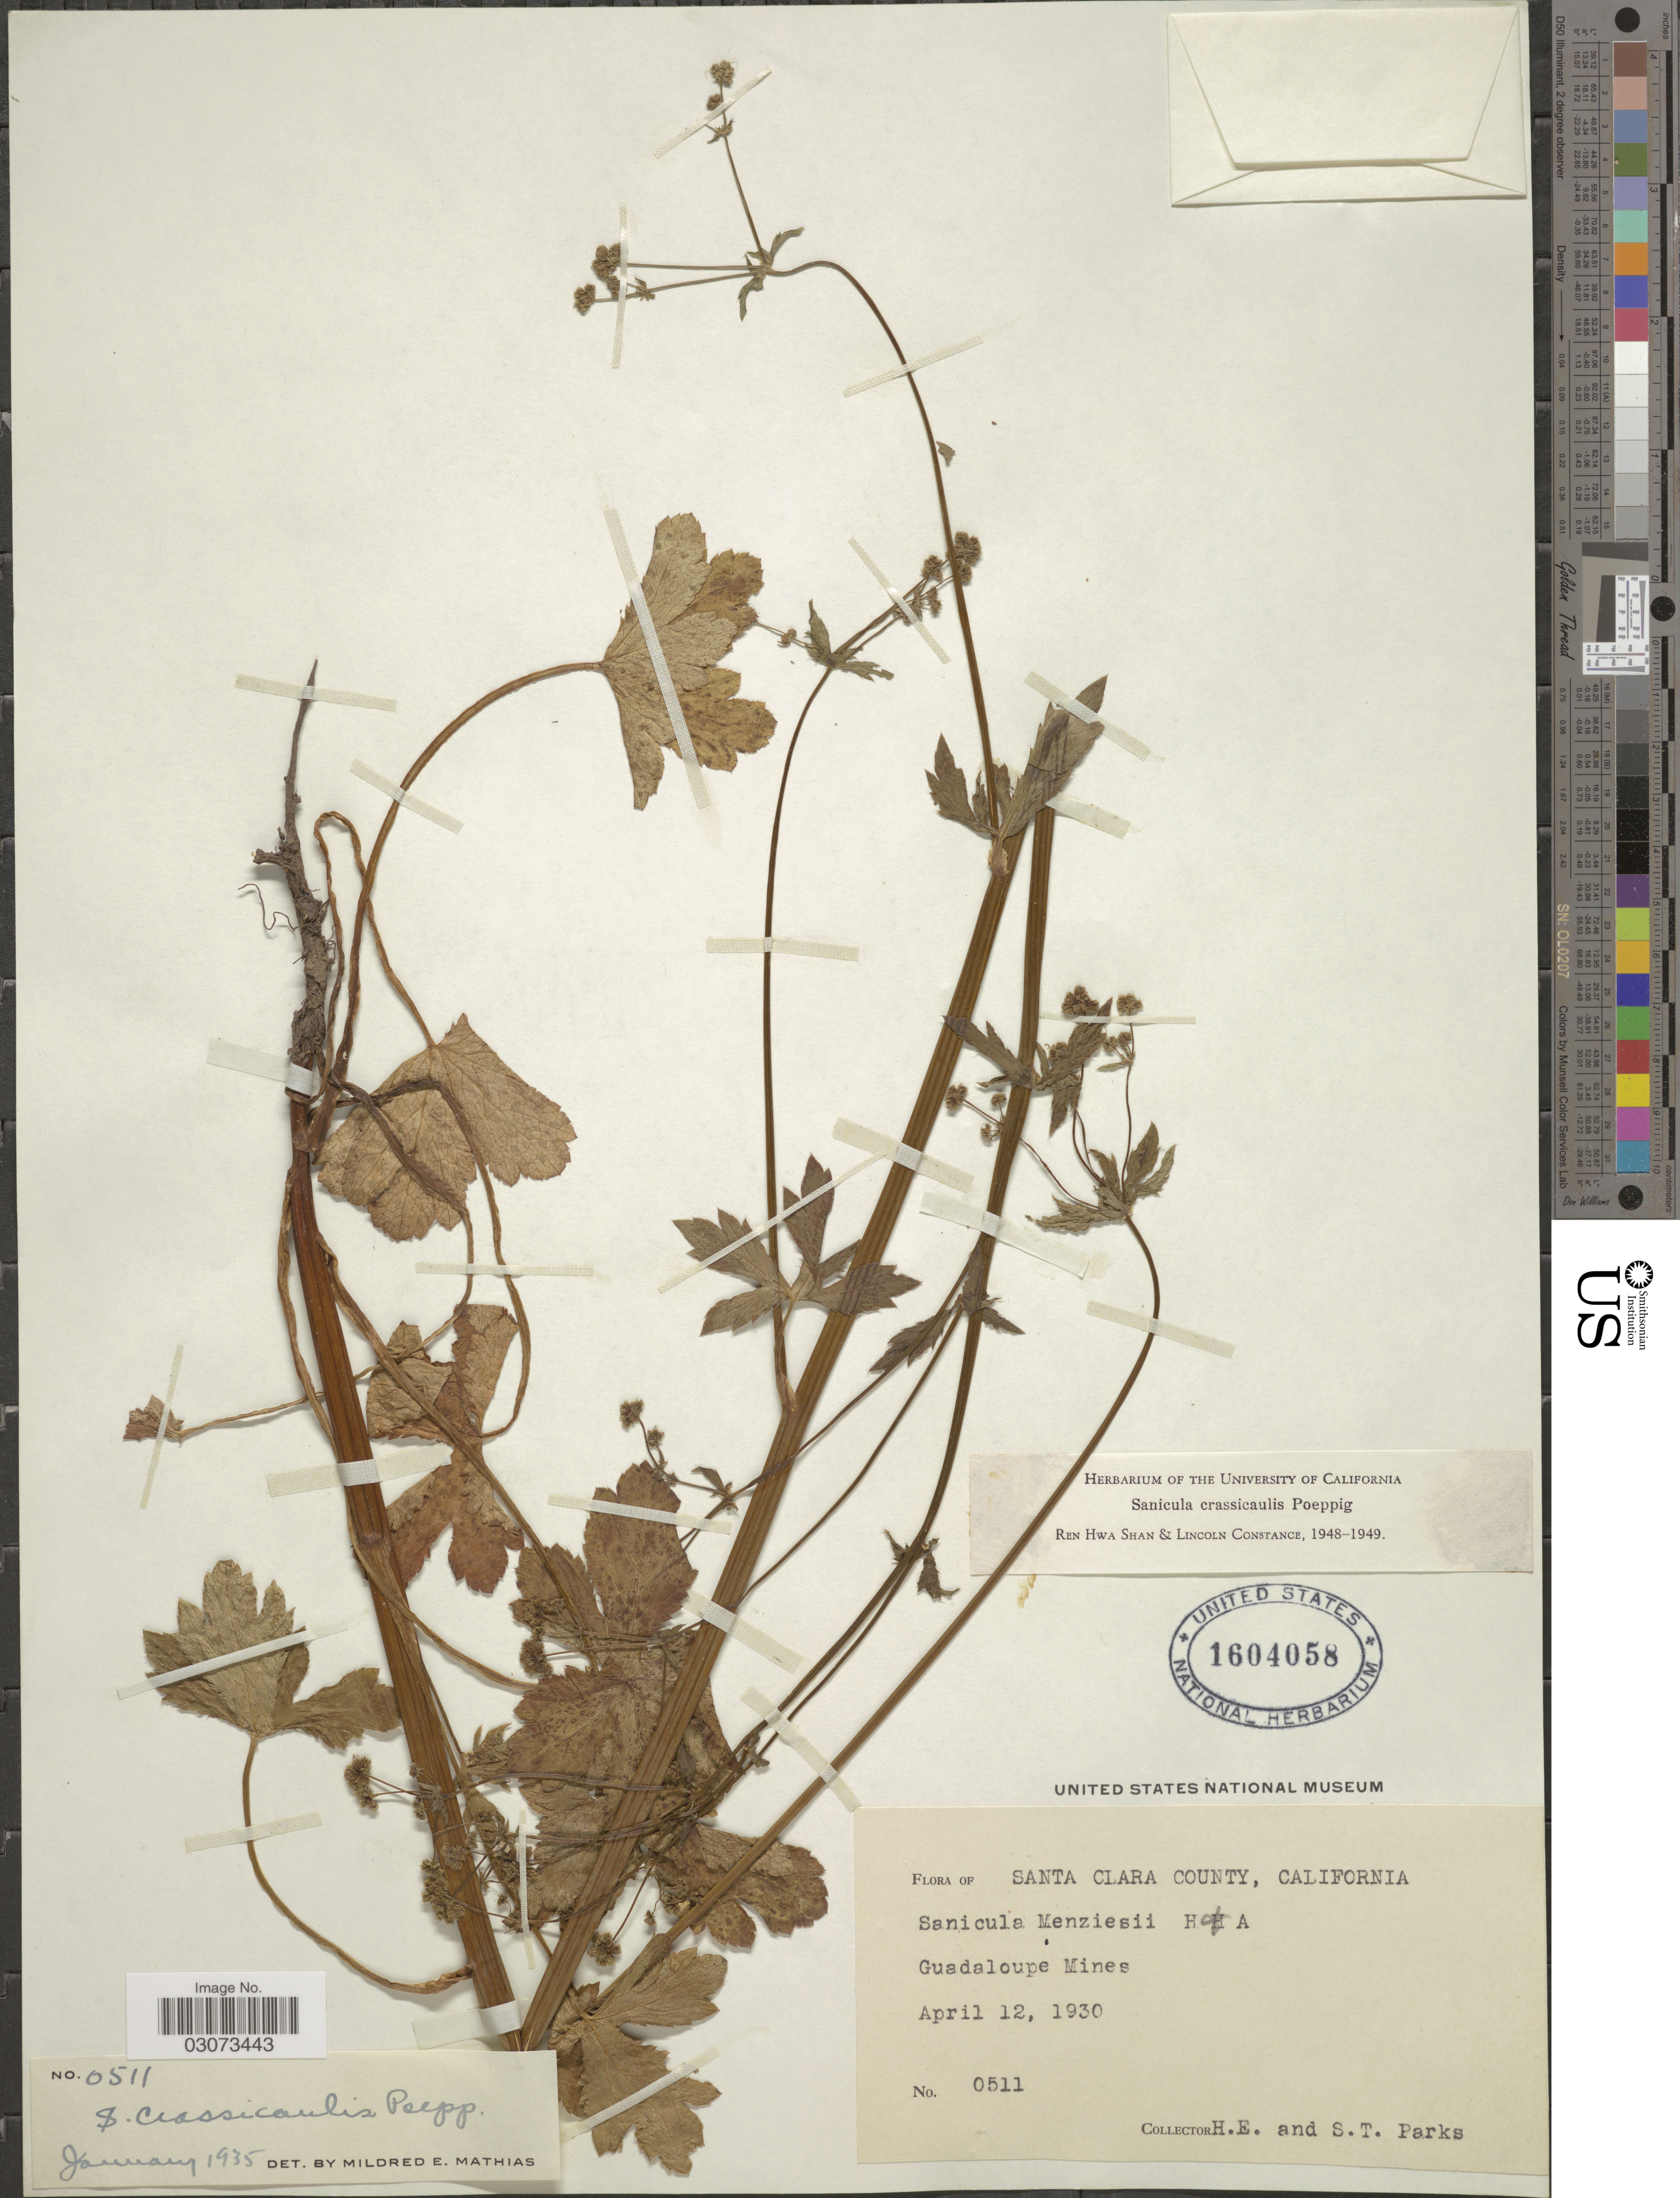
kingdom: Plantae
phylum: Tracheophyta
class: Magnoliopsida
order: Apiales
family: Apiaceae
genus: Sanicula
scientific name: Sanicula crassicaulis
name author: Poepp. ex DC.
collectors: H. E. Parks & S. Parks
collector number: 0511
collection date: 1930-04-12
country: United States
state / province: California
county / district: Santa Clara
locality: Santa Clara County. Guadaloupe Mines.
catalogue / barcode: US 1604058